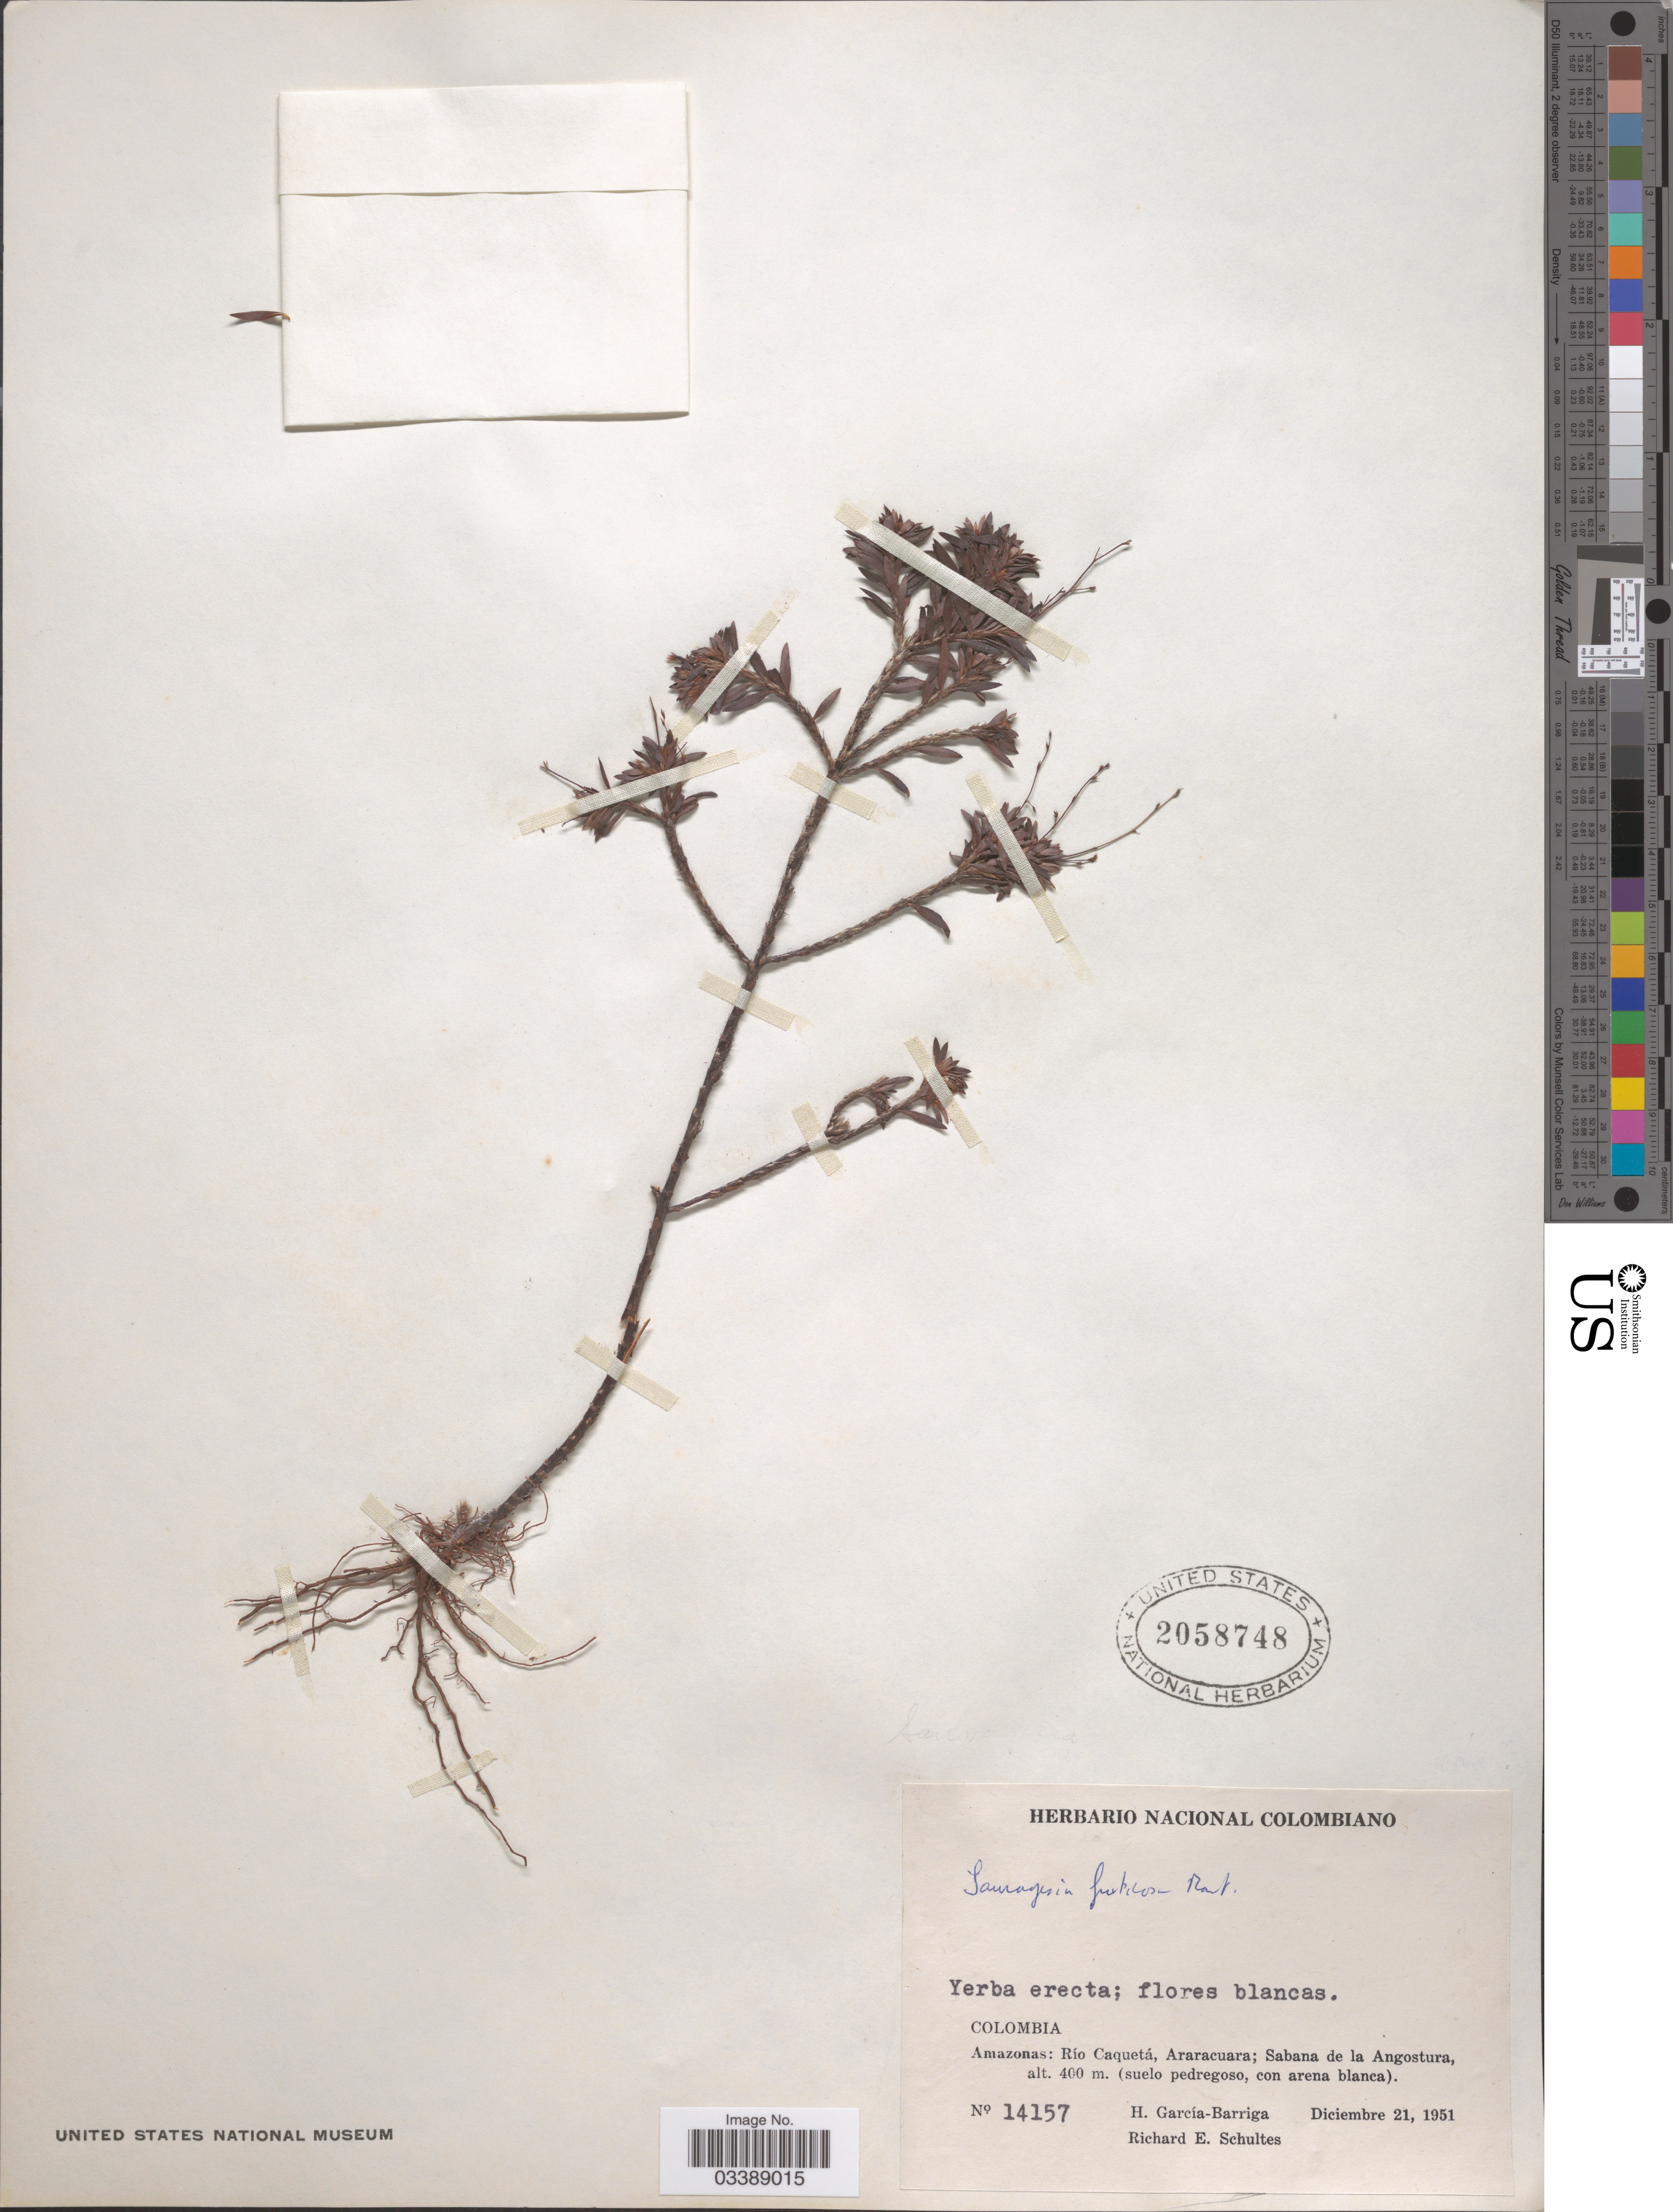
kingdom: Plantae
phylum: Tracheophyta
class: Magnoliopsida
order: Malpighiales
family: Ochnaceae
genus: Sauvagesia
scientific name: Sauvagesia fruticosa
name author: Mart.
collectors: H. García Barriga & R. E. Schultes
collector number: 14157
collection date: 1951-12-21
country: Colombia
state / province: Amazônas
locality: Río Caquetá, Araracuara; Sabana de la Angostura.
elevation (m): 400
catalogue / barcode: US 2058748